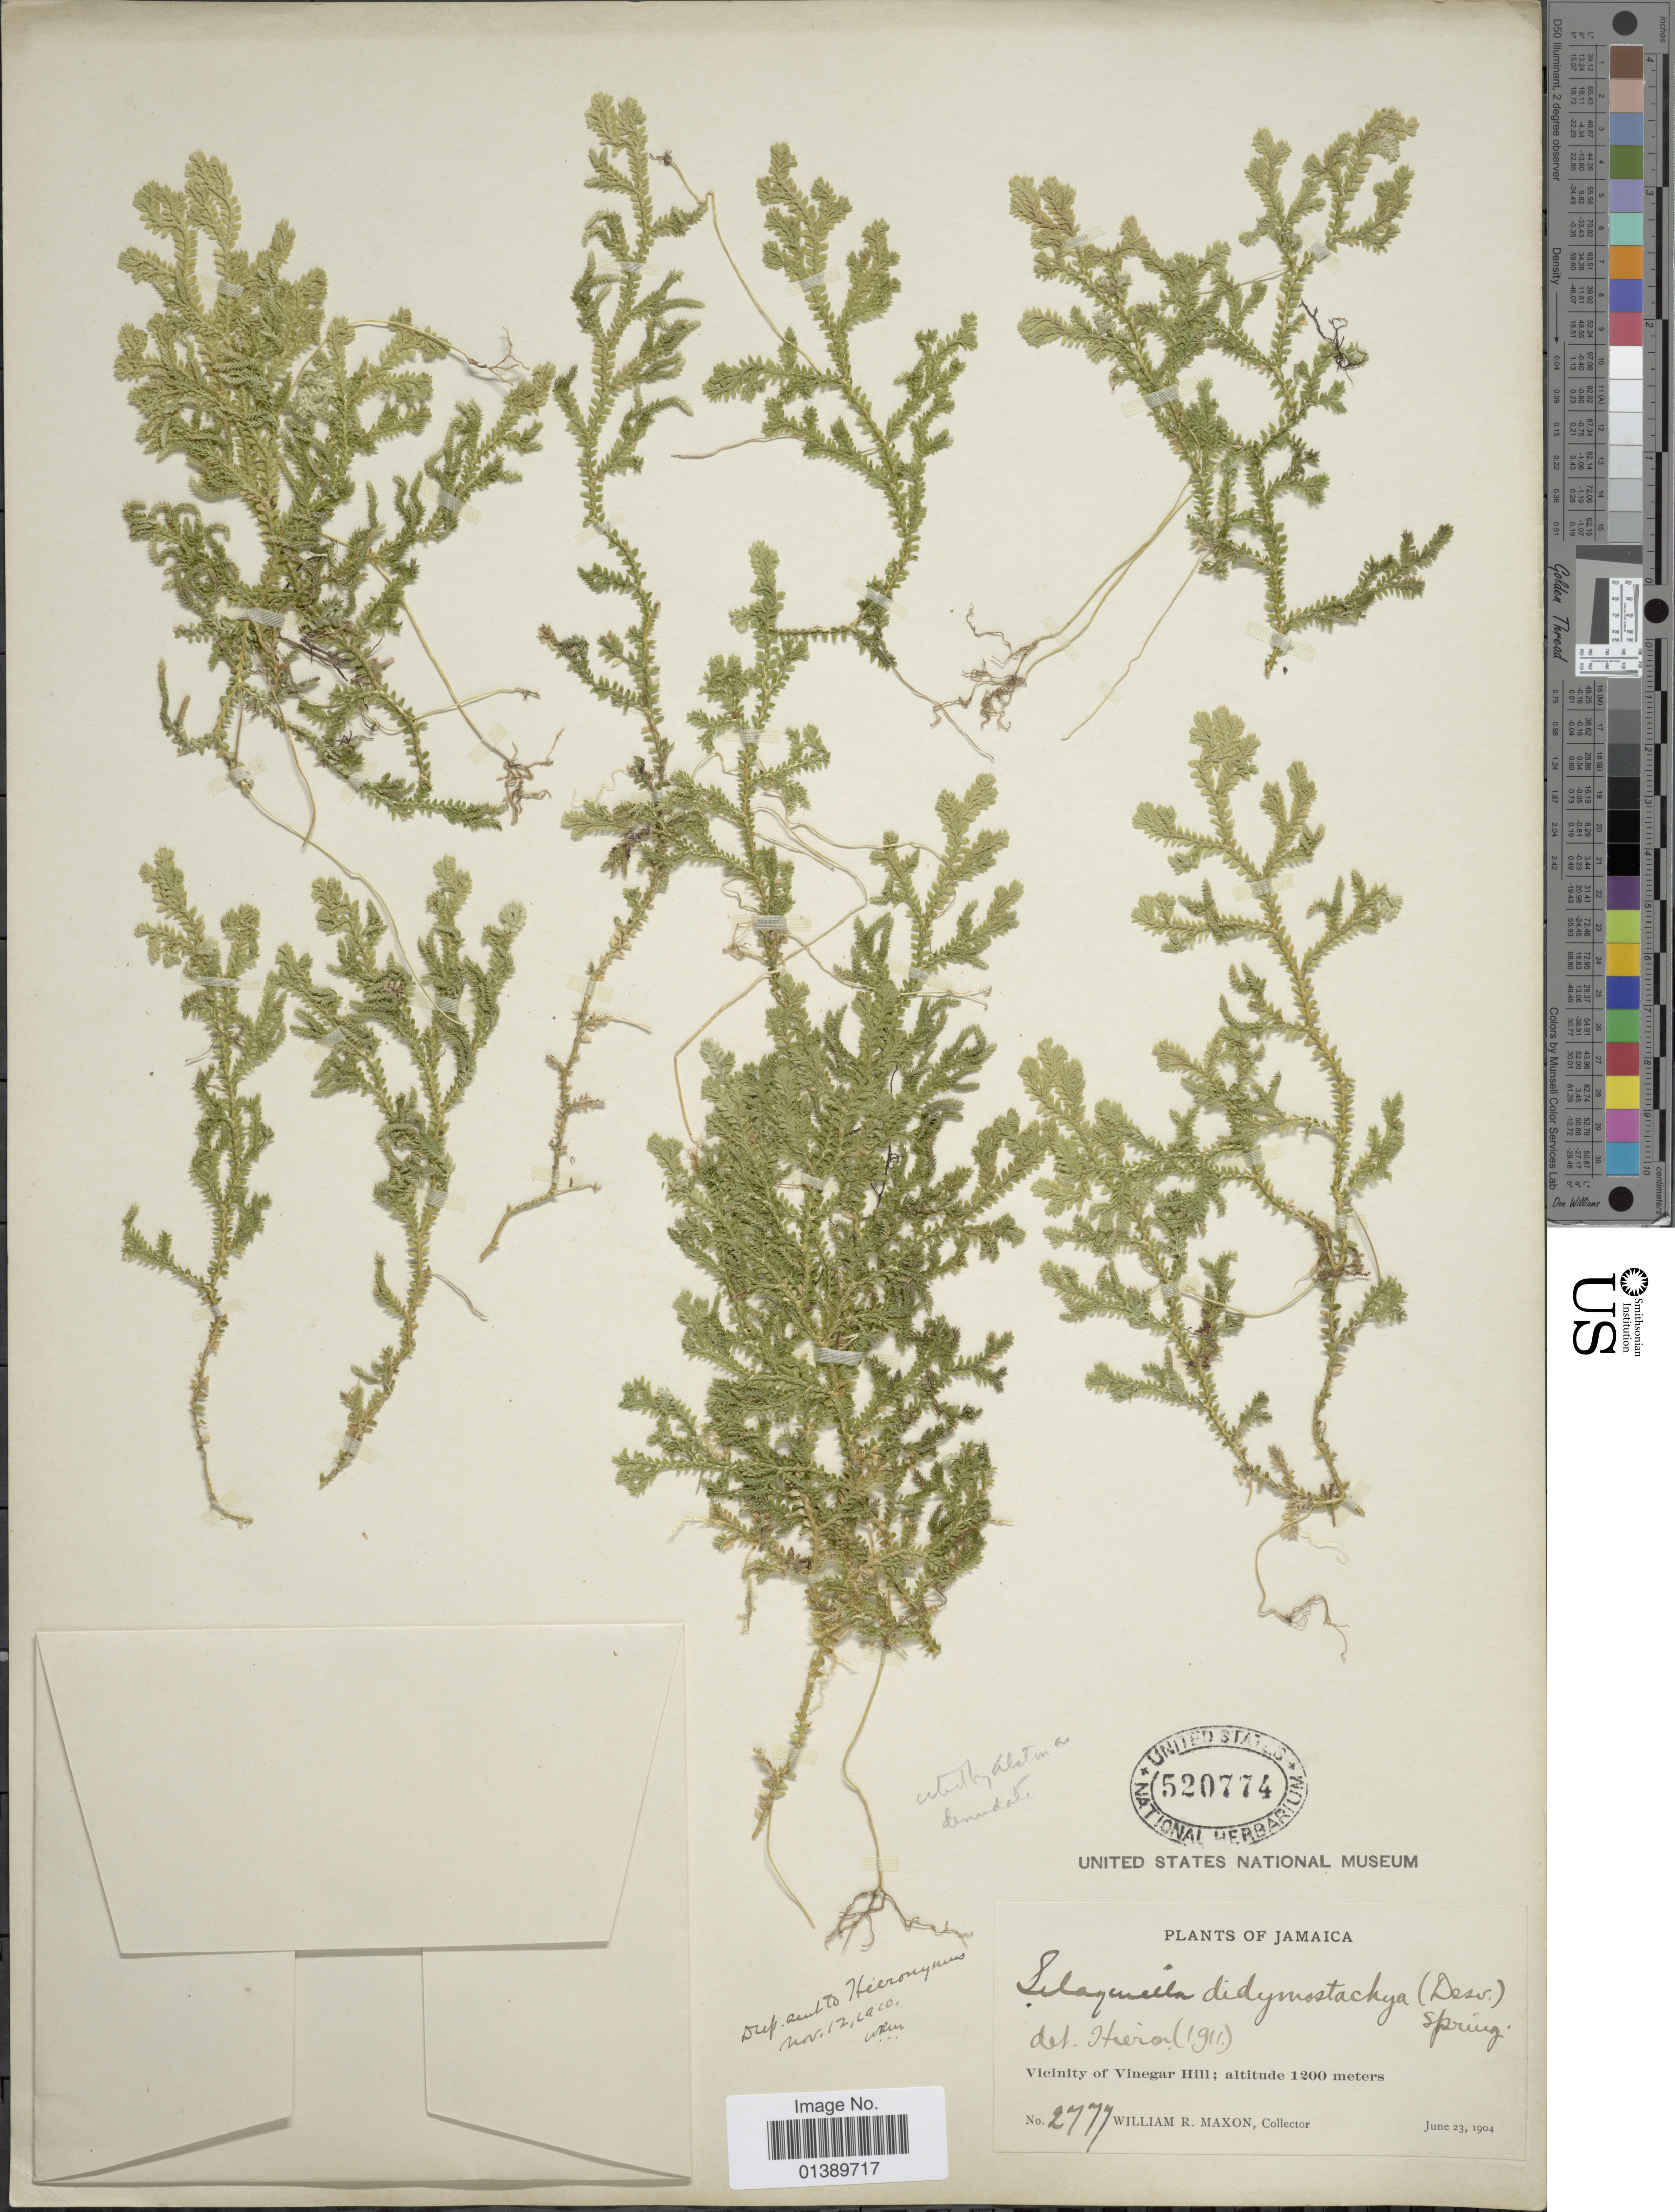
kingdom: Plantae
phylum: Tracheophyta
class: Lycopodiopsida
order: Selaginellales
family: Selaginellaceae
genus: Selaginella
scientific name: Selaginella denudata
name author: (Willd.) Spring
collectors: W. R. Maxon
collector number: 2777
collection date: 1904-06-23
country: Jamaica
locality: Vicinity of Vinegar Hill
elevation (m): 1200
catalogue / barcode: US 520774